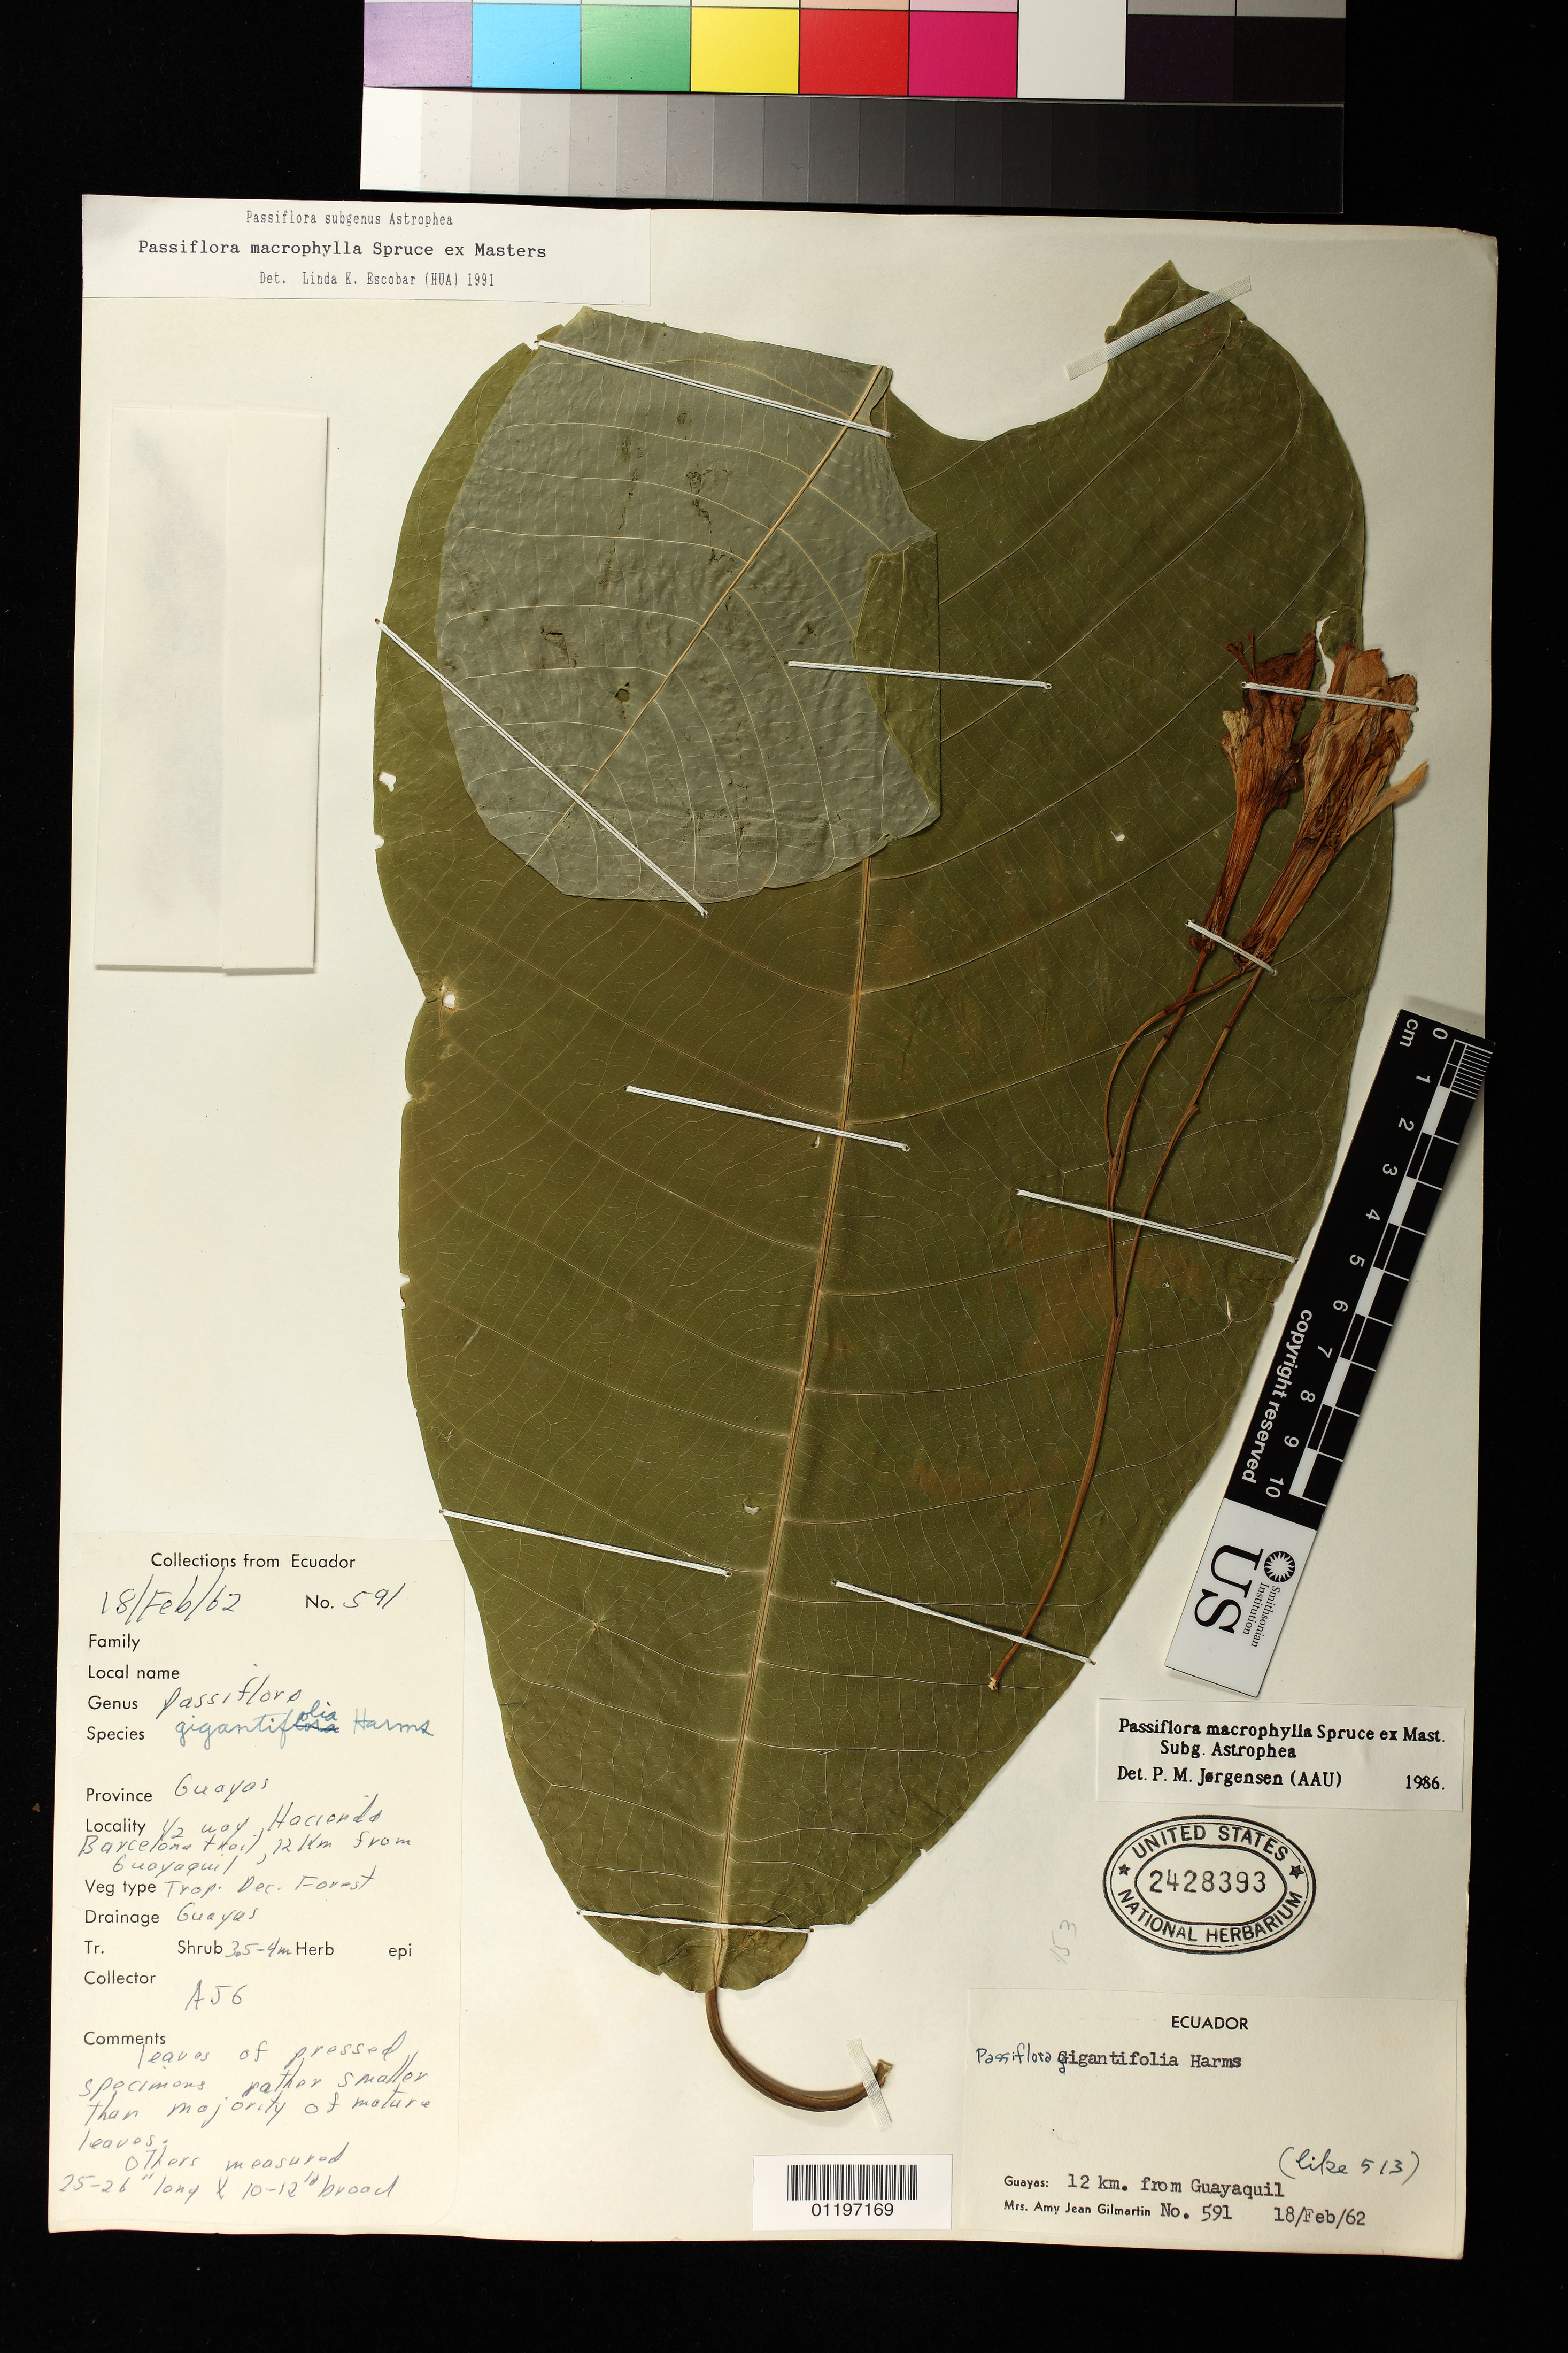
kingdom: Plantae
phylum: Tracheophyta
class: Magnoliopsida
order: Malpighiales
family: Passifloraceae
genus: Passiflora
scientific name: Passiflora macrophylla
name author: Mast.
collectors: A. J. Gilmartin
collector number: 591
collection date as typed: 18 Feb 1962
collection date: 1962-02-18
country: Ecuador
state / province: Guayas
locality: Guayas: 12 km. from Guayaquil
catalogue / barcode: US 2428393